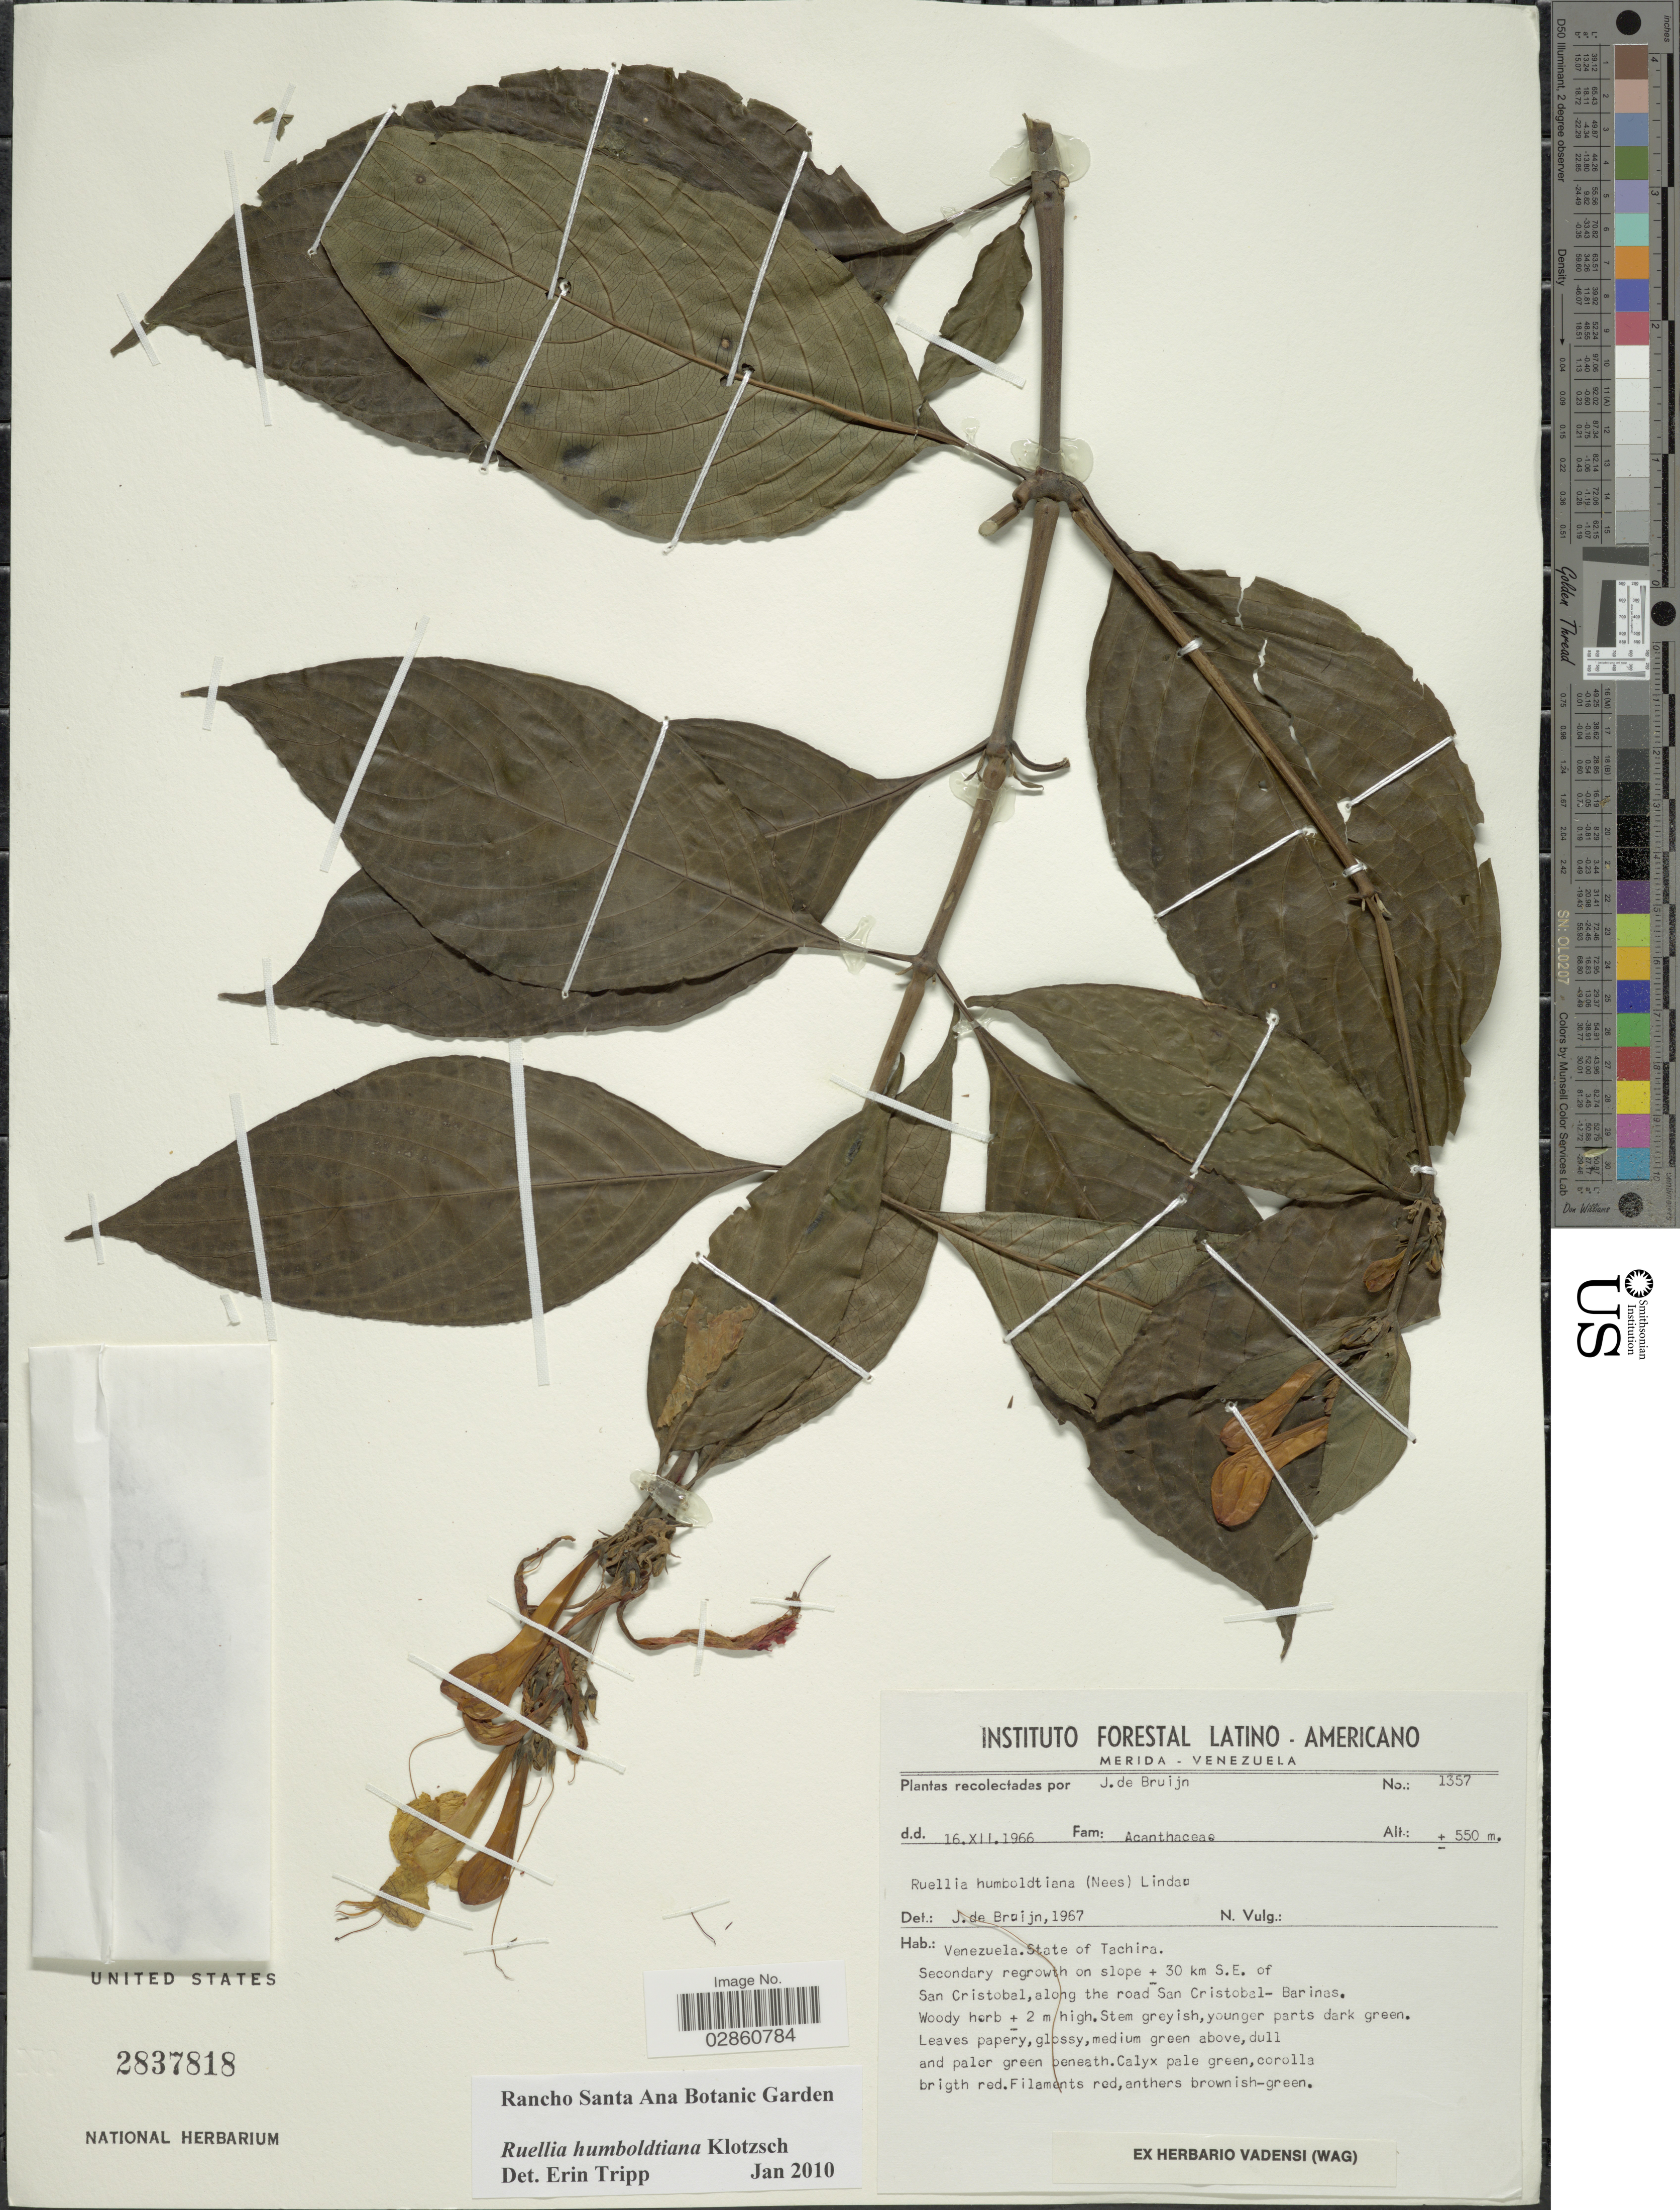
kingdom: Plantae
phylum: Tracheophyta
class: Magnoliopsida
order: Lamiales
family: Acanthaceae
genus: Ruellia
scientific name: Ruellia humboldtiana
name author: (Nees) Lindau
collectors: J. Bruijn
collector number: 1357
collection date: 1966-12-16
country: Venezuela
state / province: Tachira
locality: State of Tachira. Secondary regrowth on slope ± 30 km S.E. of San Cristobal, along the road San Cristobal-Barinas.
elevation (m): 550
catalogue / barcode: US 2837818